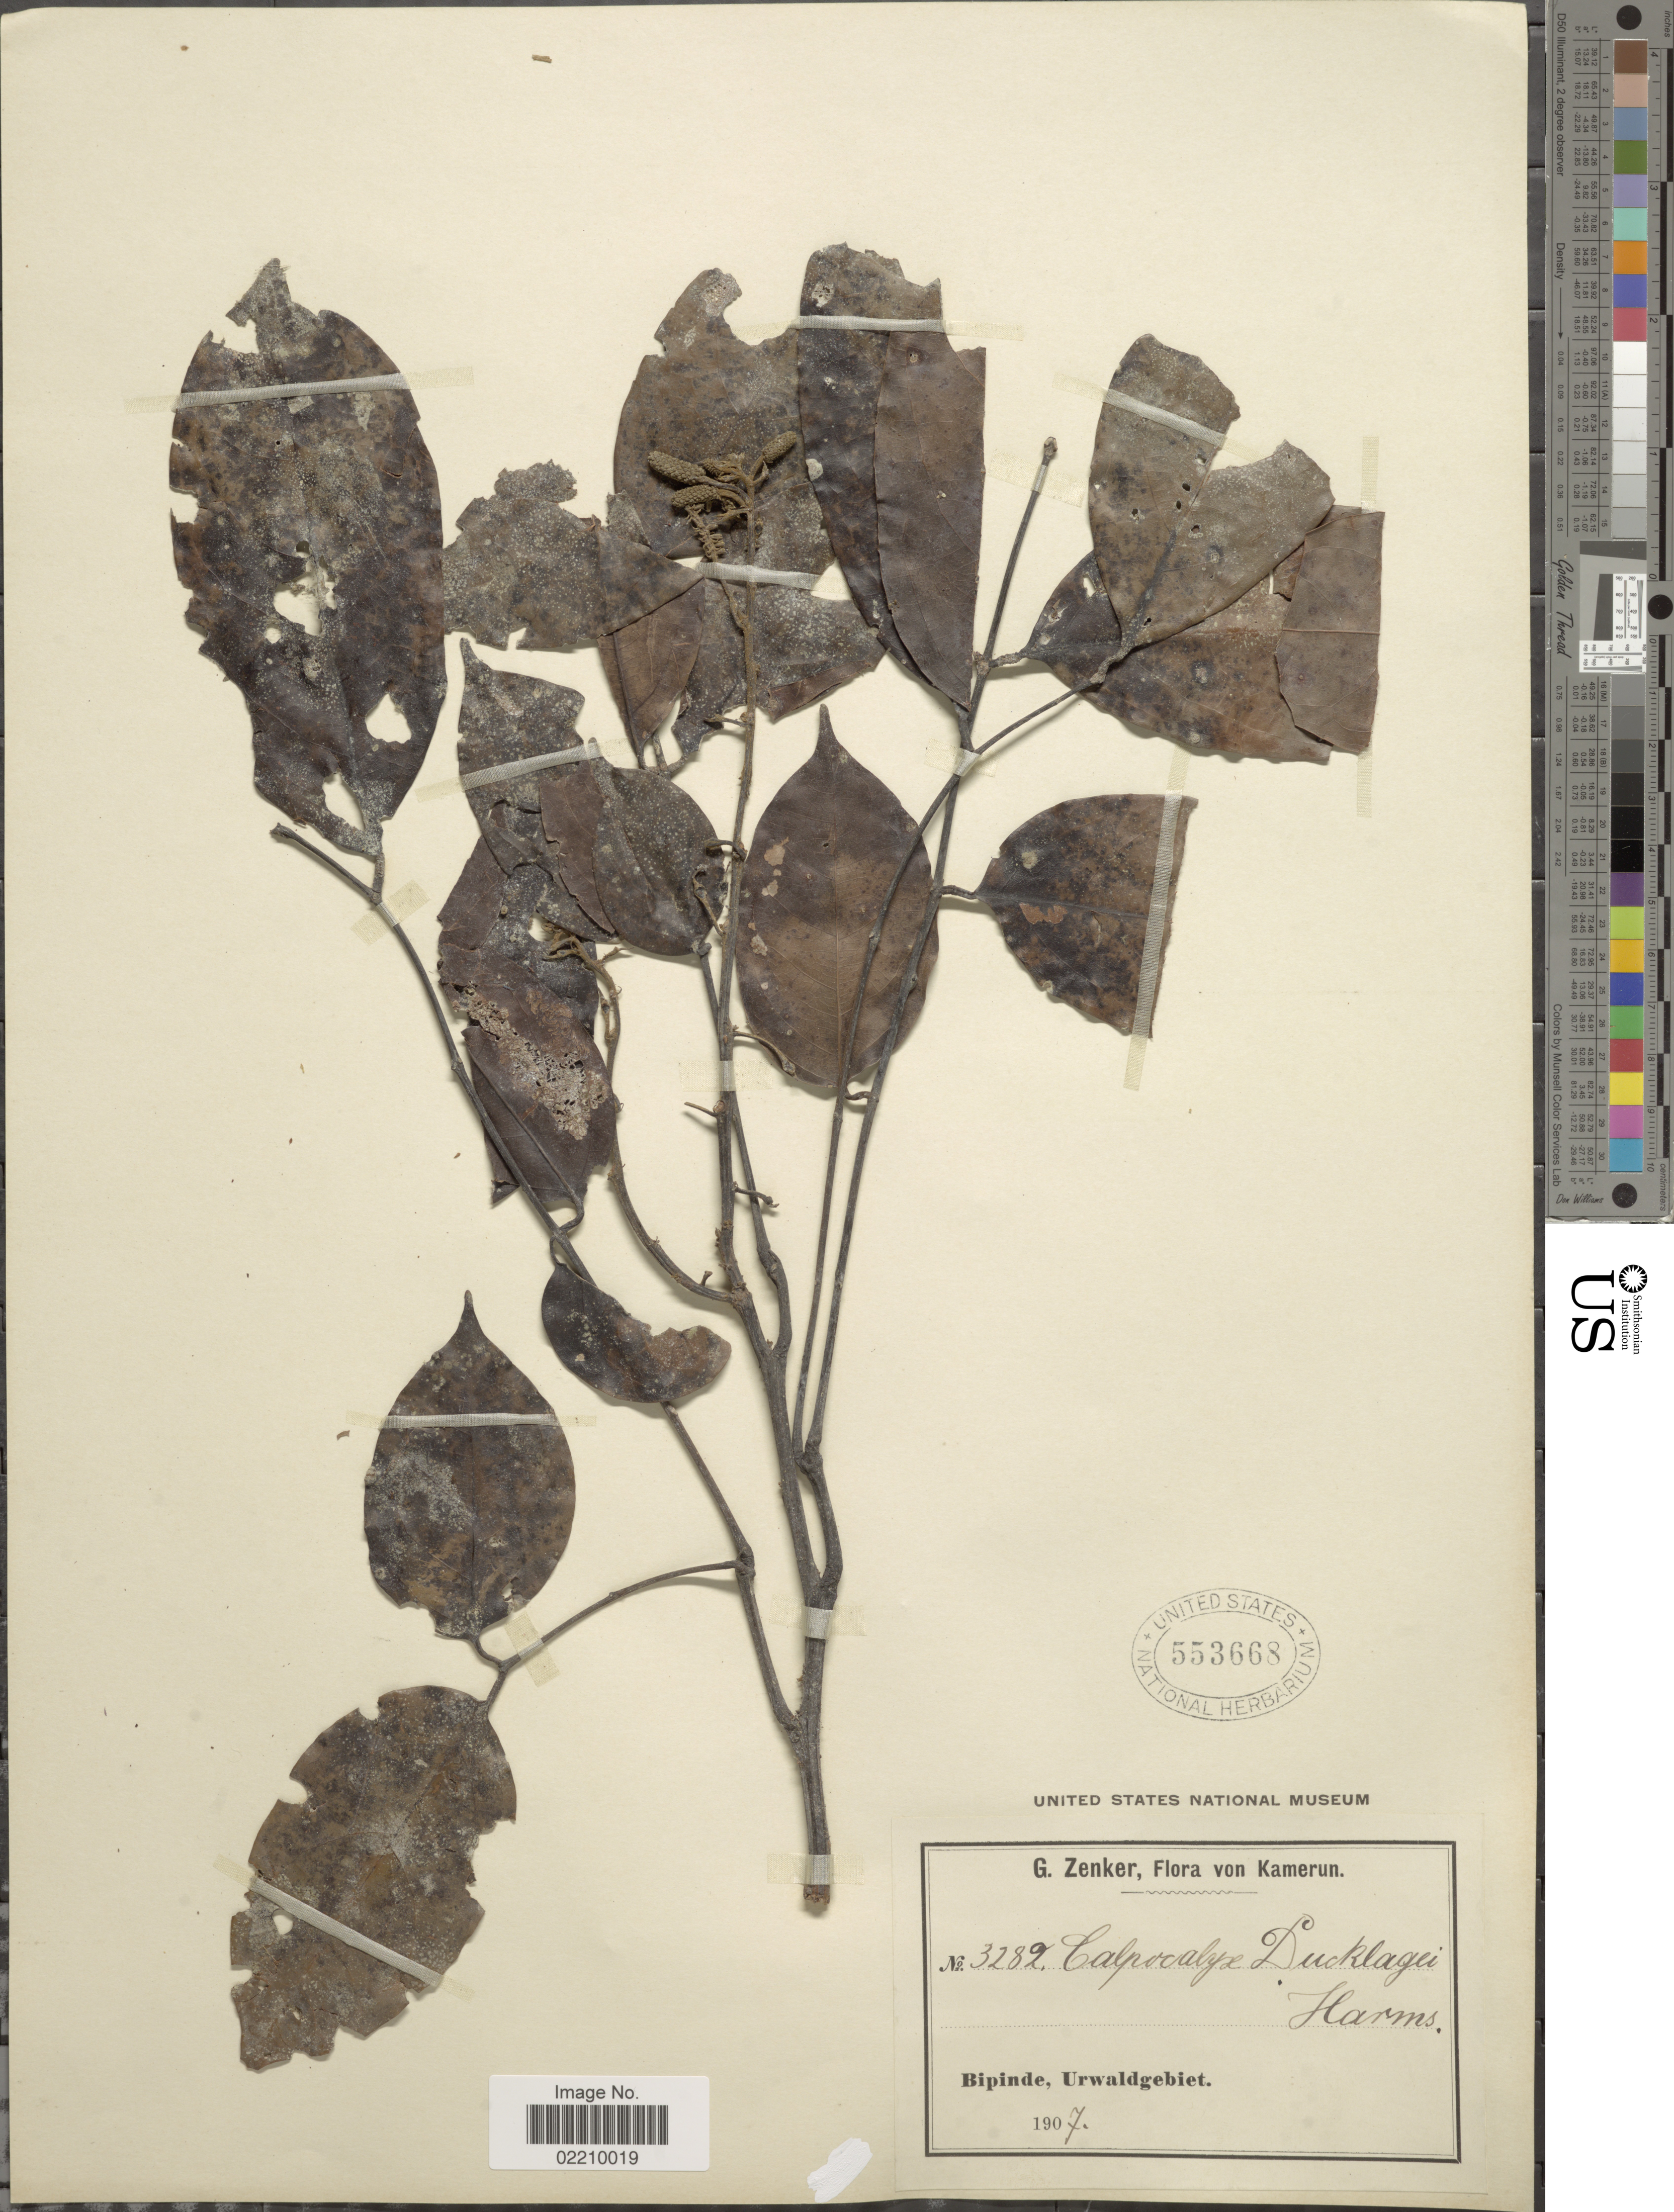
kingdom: Plantae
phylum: Tracheophyta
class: Magnoliopsida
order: Fabales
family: Fabaceae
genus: Calpocalyx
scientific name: Calpocalyx dinklagei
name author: Harms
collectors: G. A. Zenker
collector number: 3282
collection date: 1907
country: Cameroon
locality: Kamerun, Bipinde, Urwaldgebiet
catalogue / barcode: US 553668